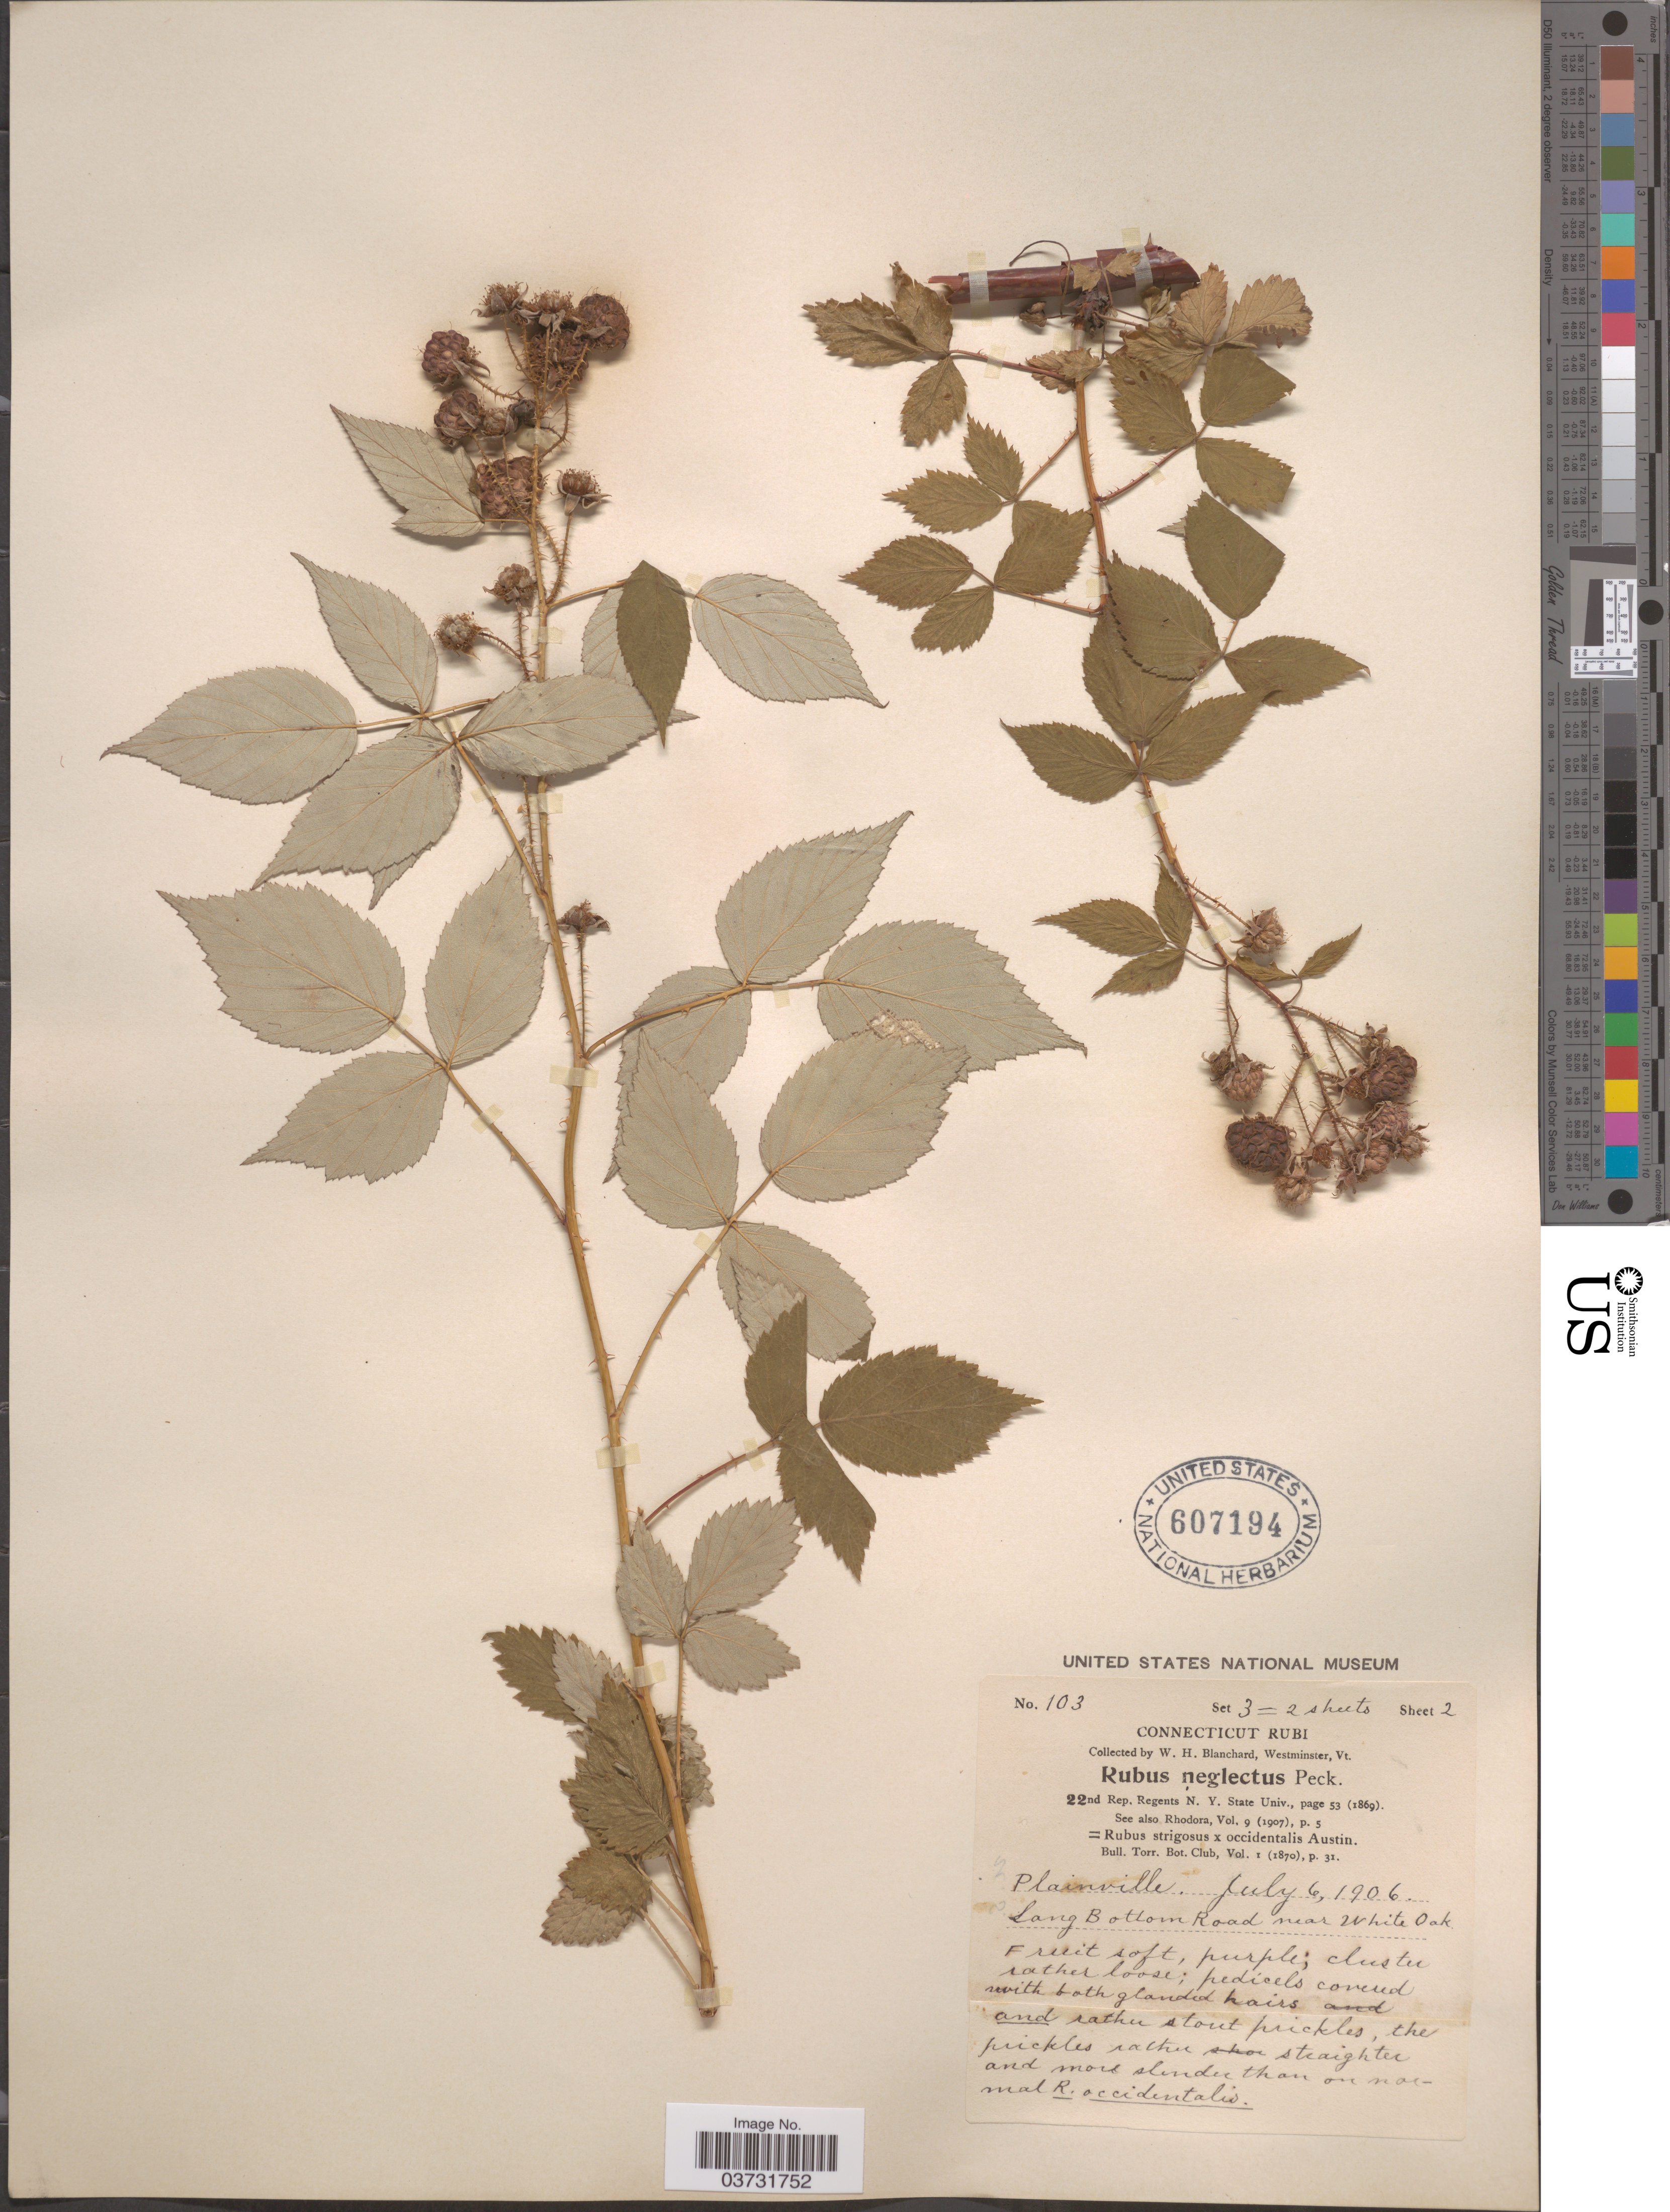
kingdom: Plantae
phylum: Tracheophyta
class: Magnoliopsida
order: Rosales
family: Rosaceae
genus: Rubus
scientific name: Rubus x neglectus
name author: Peck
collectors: W. H. Blanchard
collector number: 103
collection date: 1906-07-06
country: United States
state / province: Connecticut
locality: Plainville. Long Bottom Road near White Oak.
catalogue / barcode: US 607194